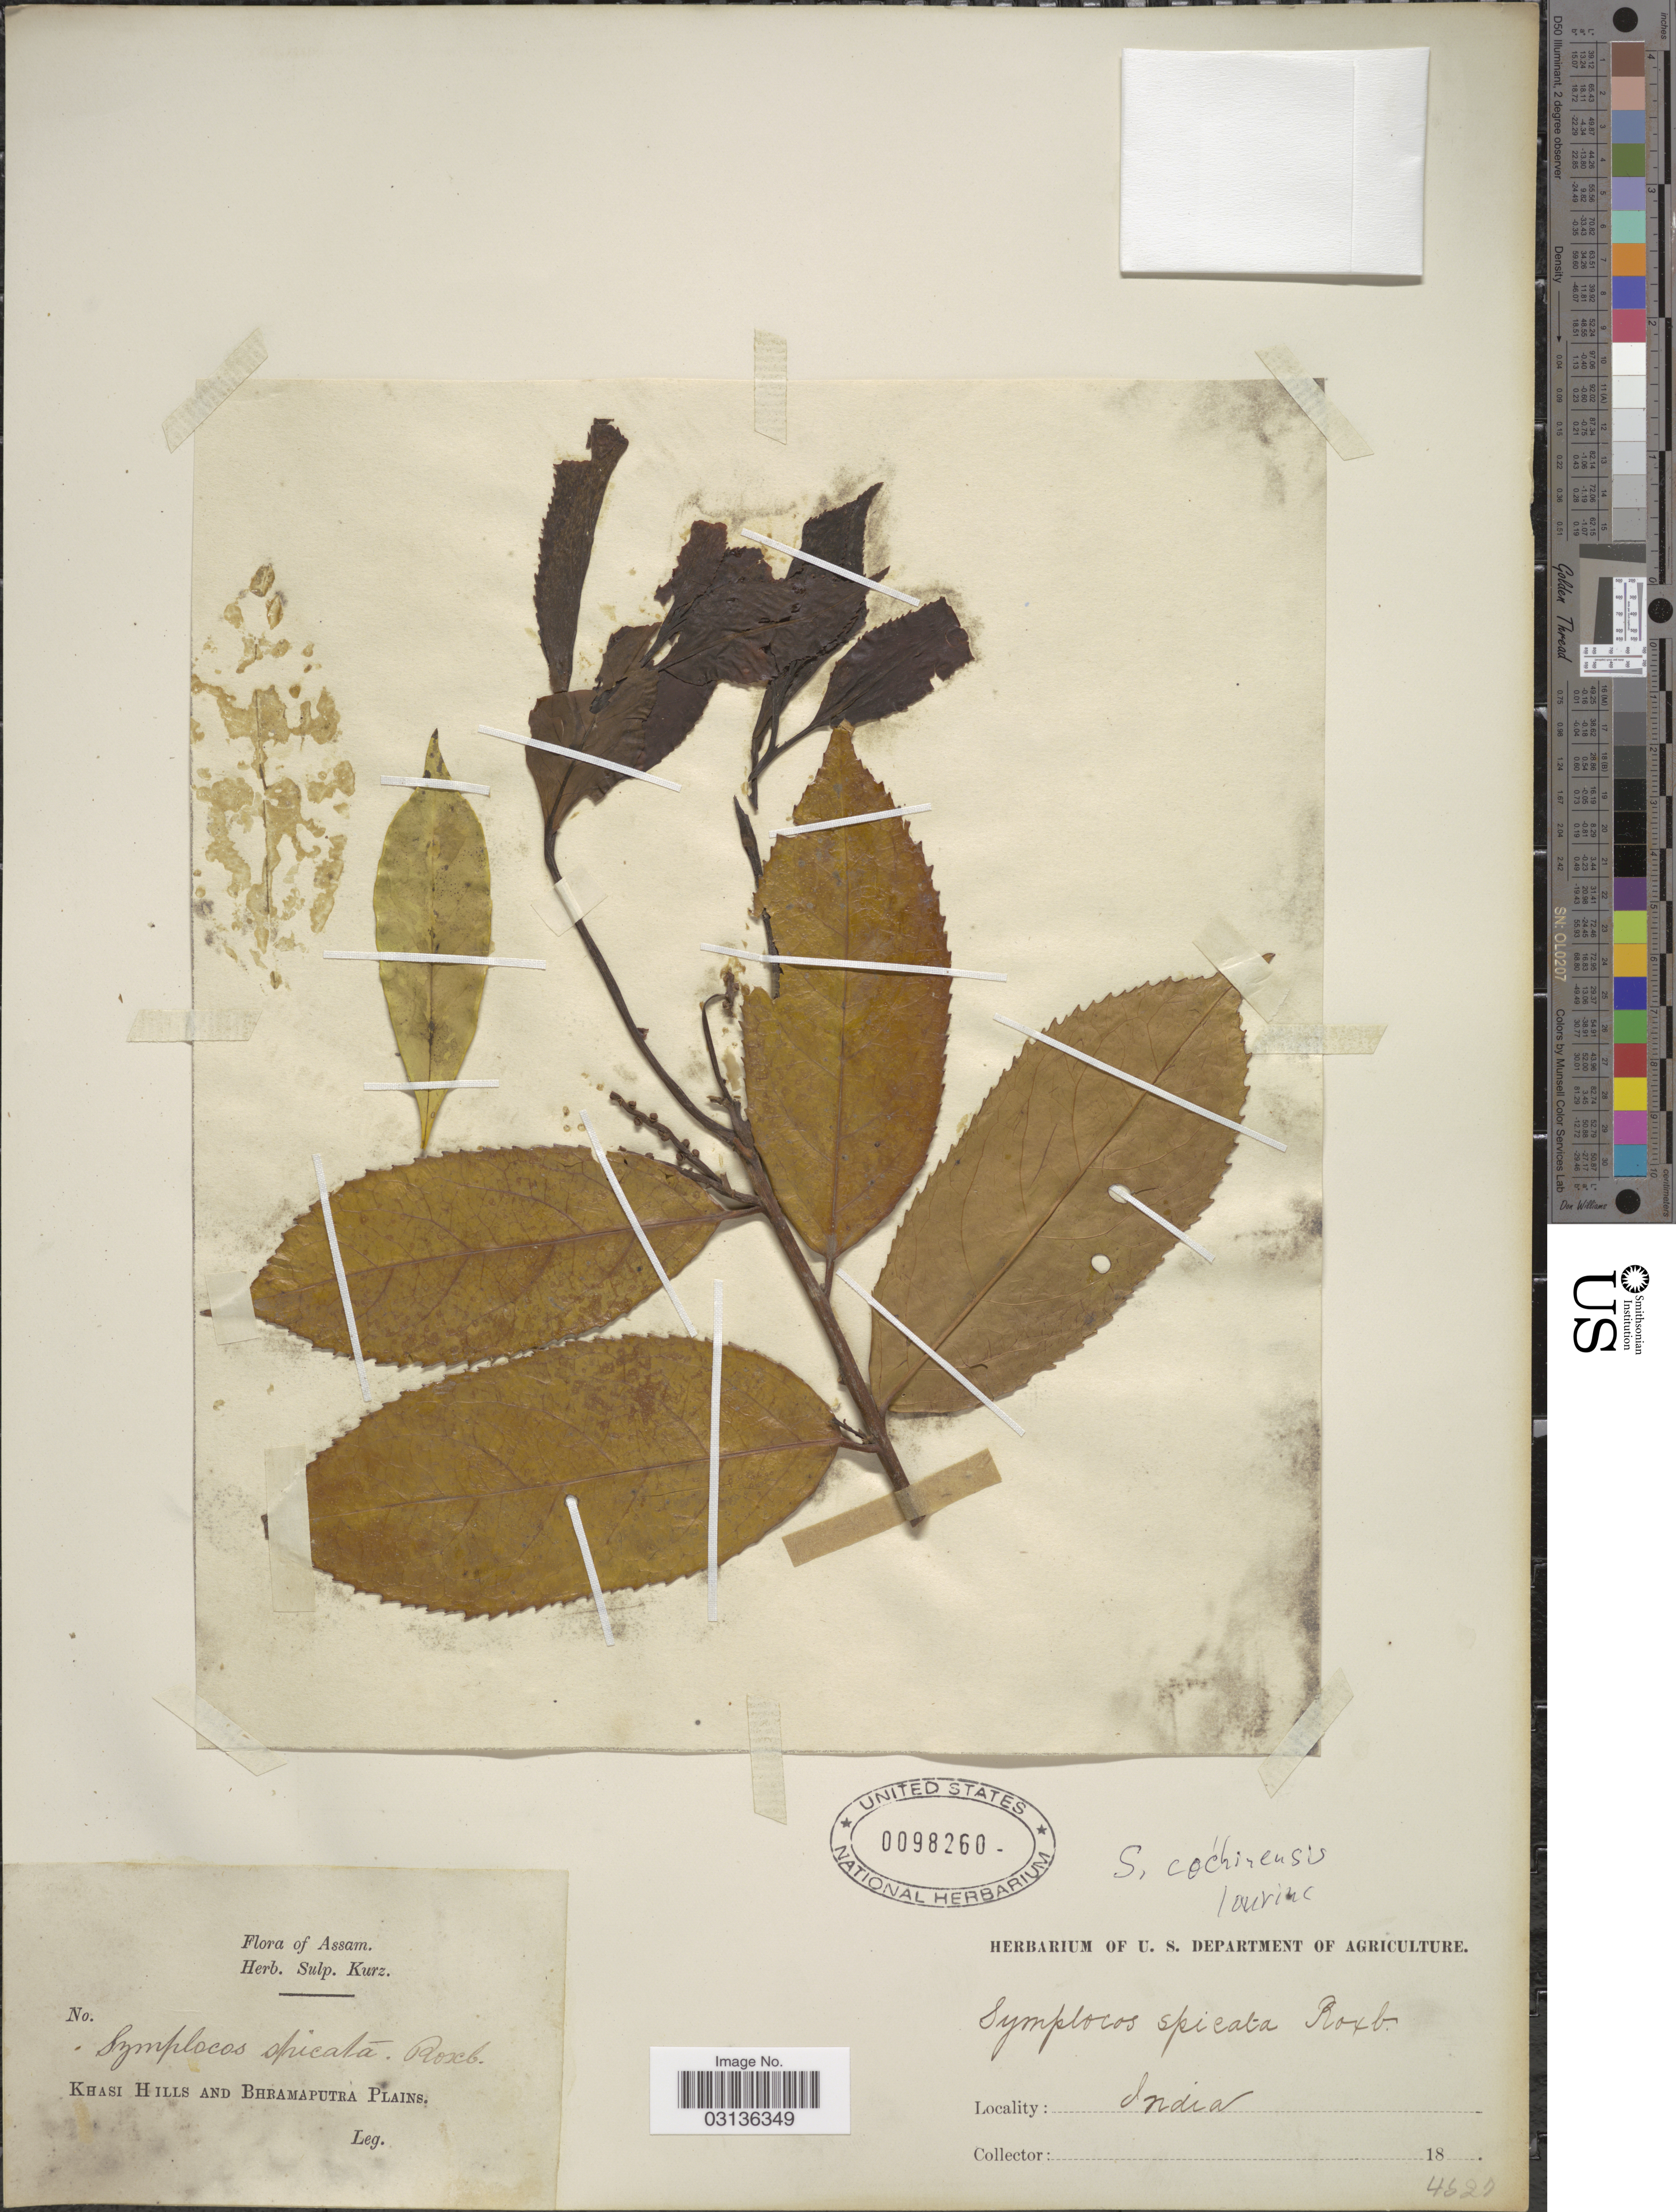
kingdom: Plantae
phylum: Tracheophyta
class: Magnoliopsida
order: Ericales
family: Symplocaceae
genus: Symplocos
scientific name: Symplocos cochinchinensis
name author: (Lour.) S. Moore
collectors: ex herb. Sulp. Kurz.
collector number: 4627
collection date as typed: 18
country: India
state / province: Meghalaya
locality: Khasi Hills and Bhramaputra Plains.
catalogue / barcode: US 98260